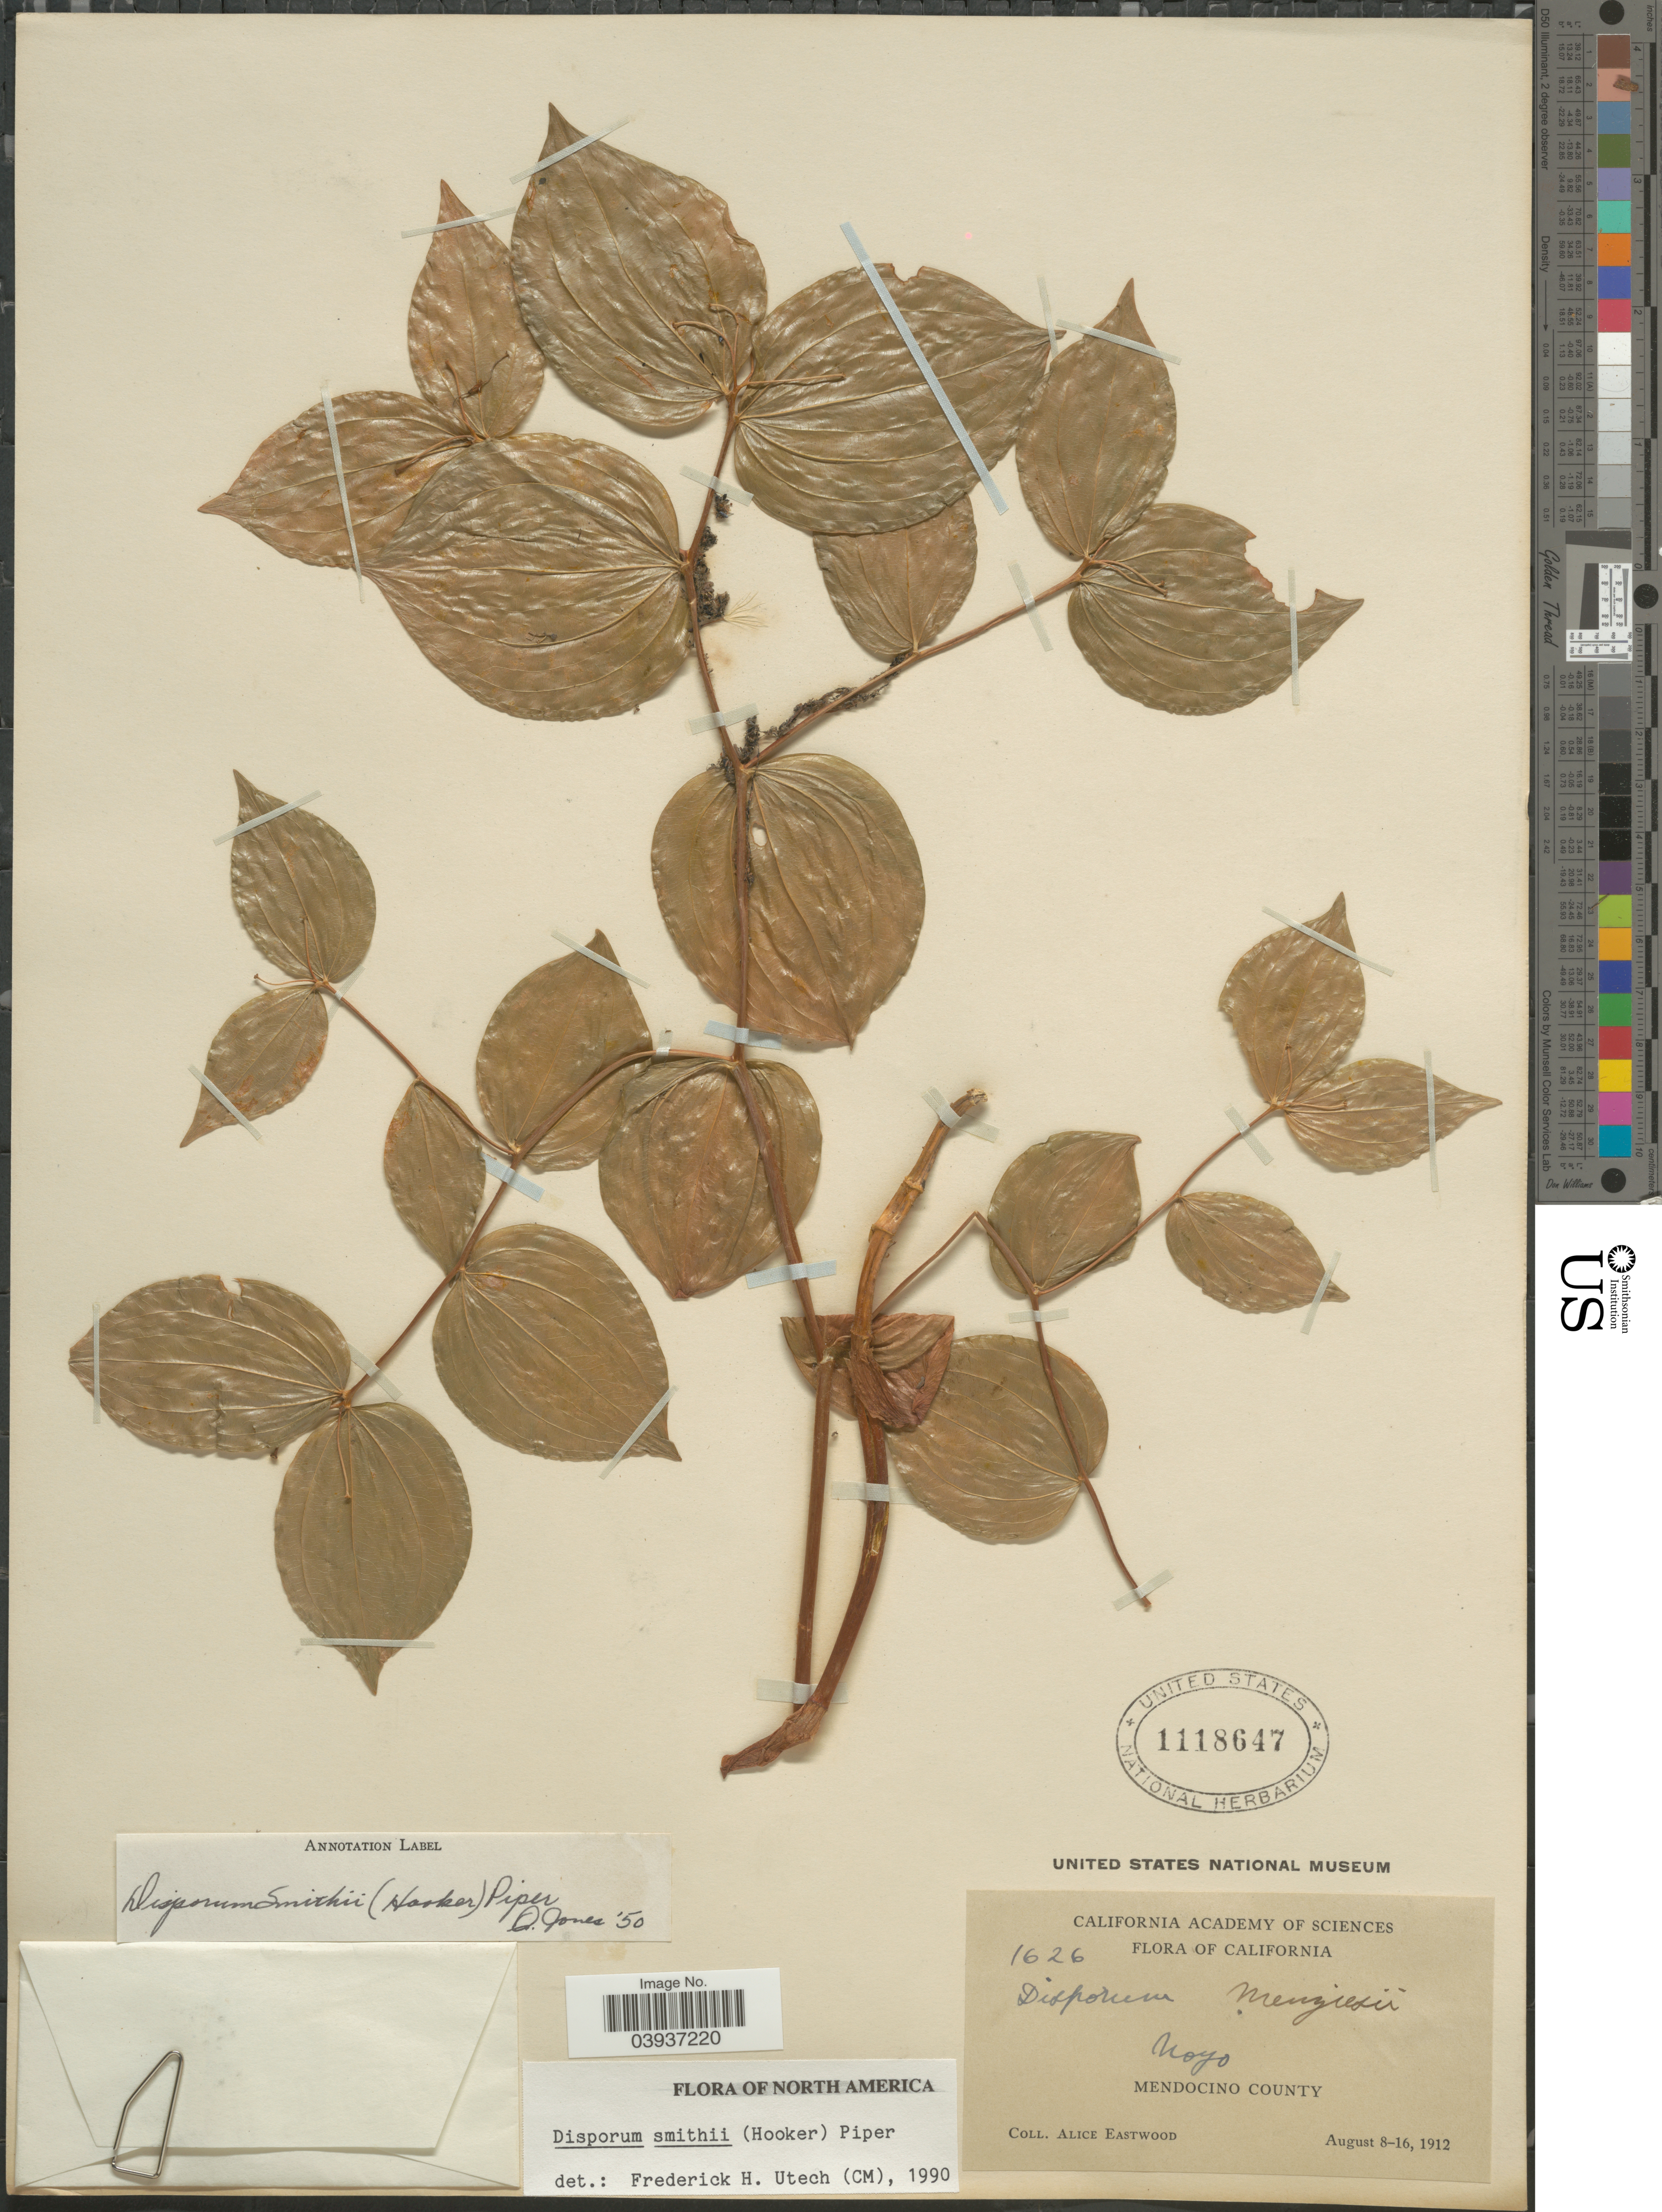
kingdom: Plantae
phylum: Tracheophyta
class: Liliopsida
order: Liliales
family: Colchicaceae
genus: Disporum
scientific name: Disporum smithii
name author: Piper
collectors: A. Eastwood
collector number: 1626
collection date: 1912-08-08/1912-08-16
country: United States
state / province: California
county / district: Mendocino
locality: Noyo. Mendocino County.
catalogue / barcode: US 1118647